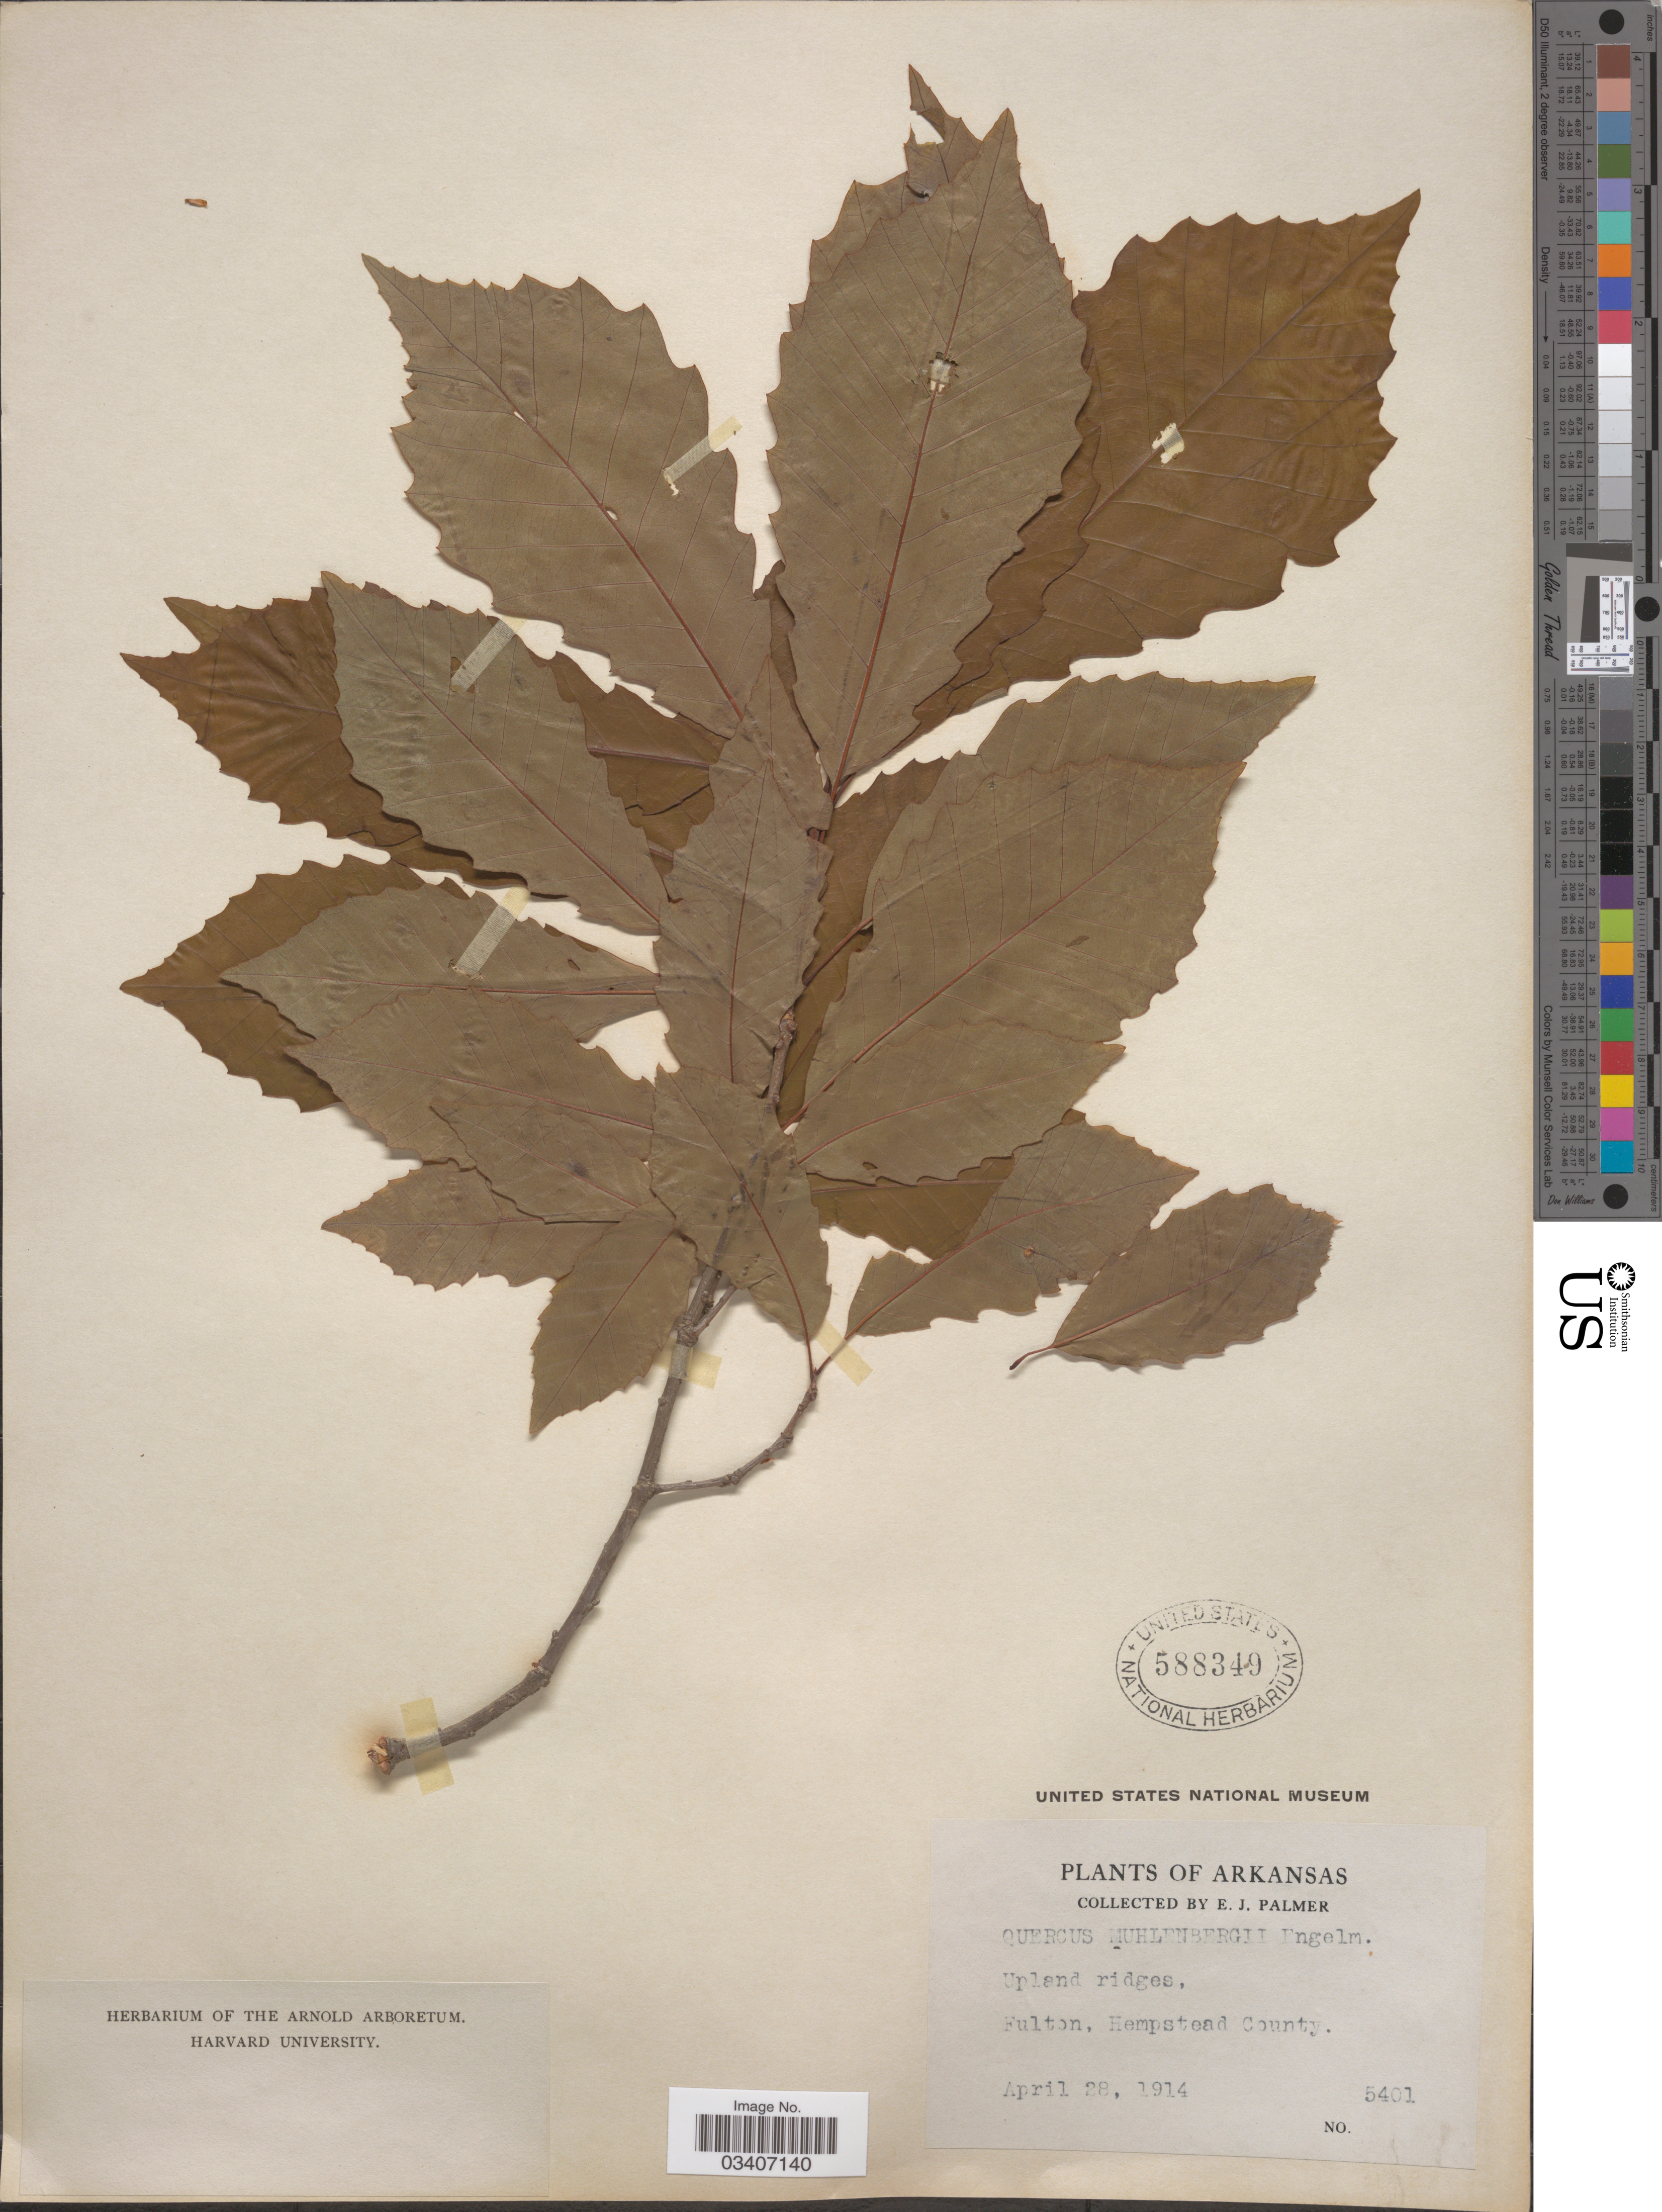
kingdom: Plantae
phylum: Tracheophyta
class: Magnoliopsida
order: Fagales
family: Fagaceae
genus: Quercus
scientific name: Quercus muehlenbergii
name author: Engelm.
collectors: E. J. Palmer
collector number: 5401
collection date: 1914-04-28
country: United States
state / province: Arkansas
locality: Upland ridges, Fulton, Hempstead County.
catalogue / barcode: US 588349